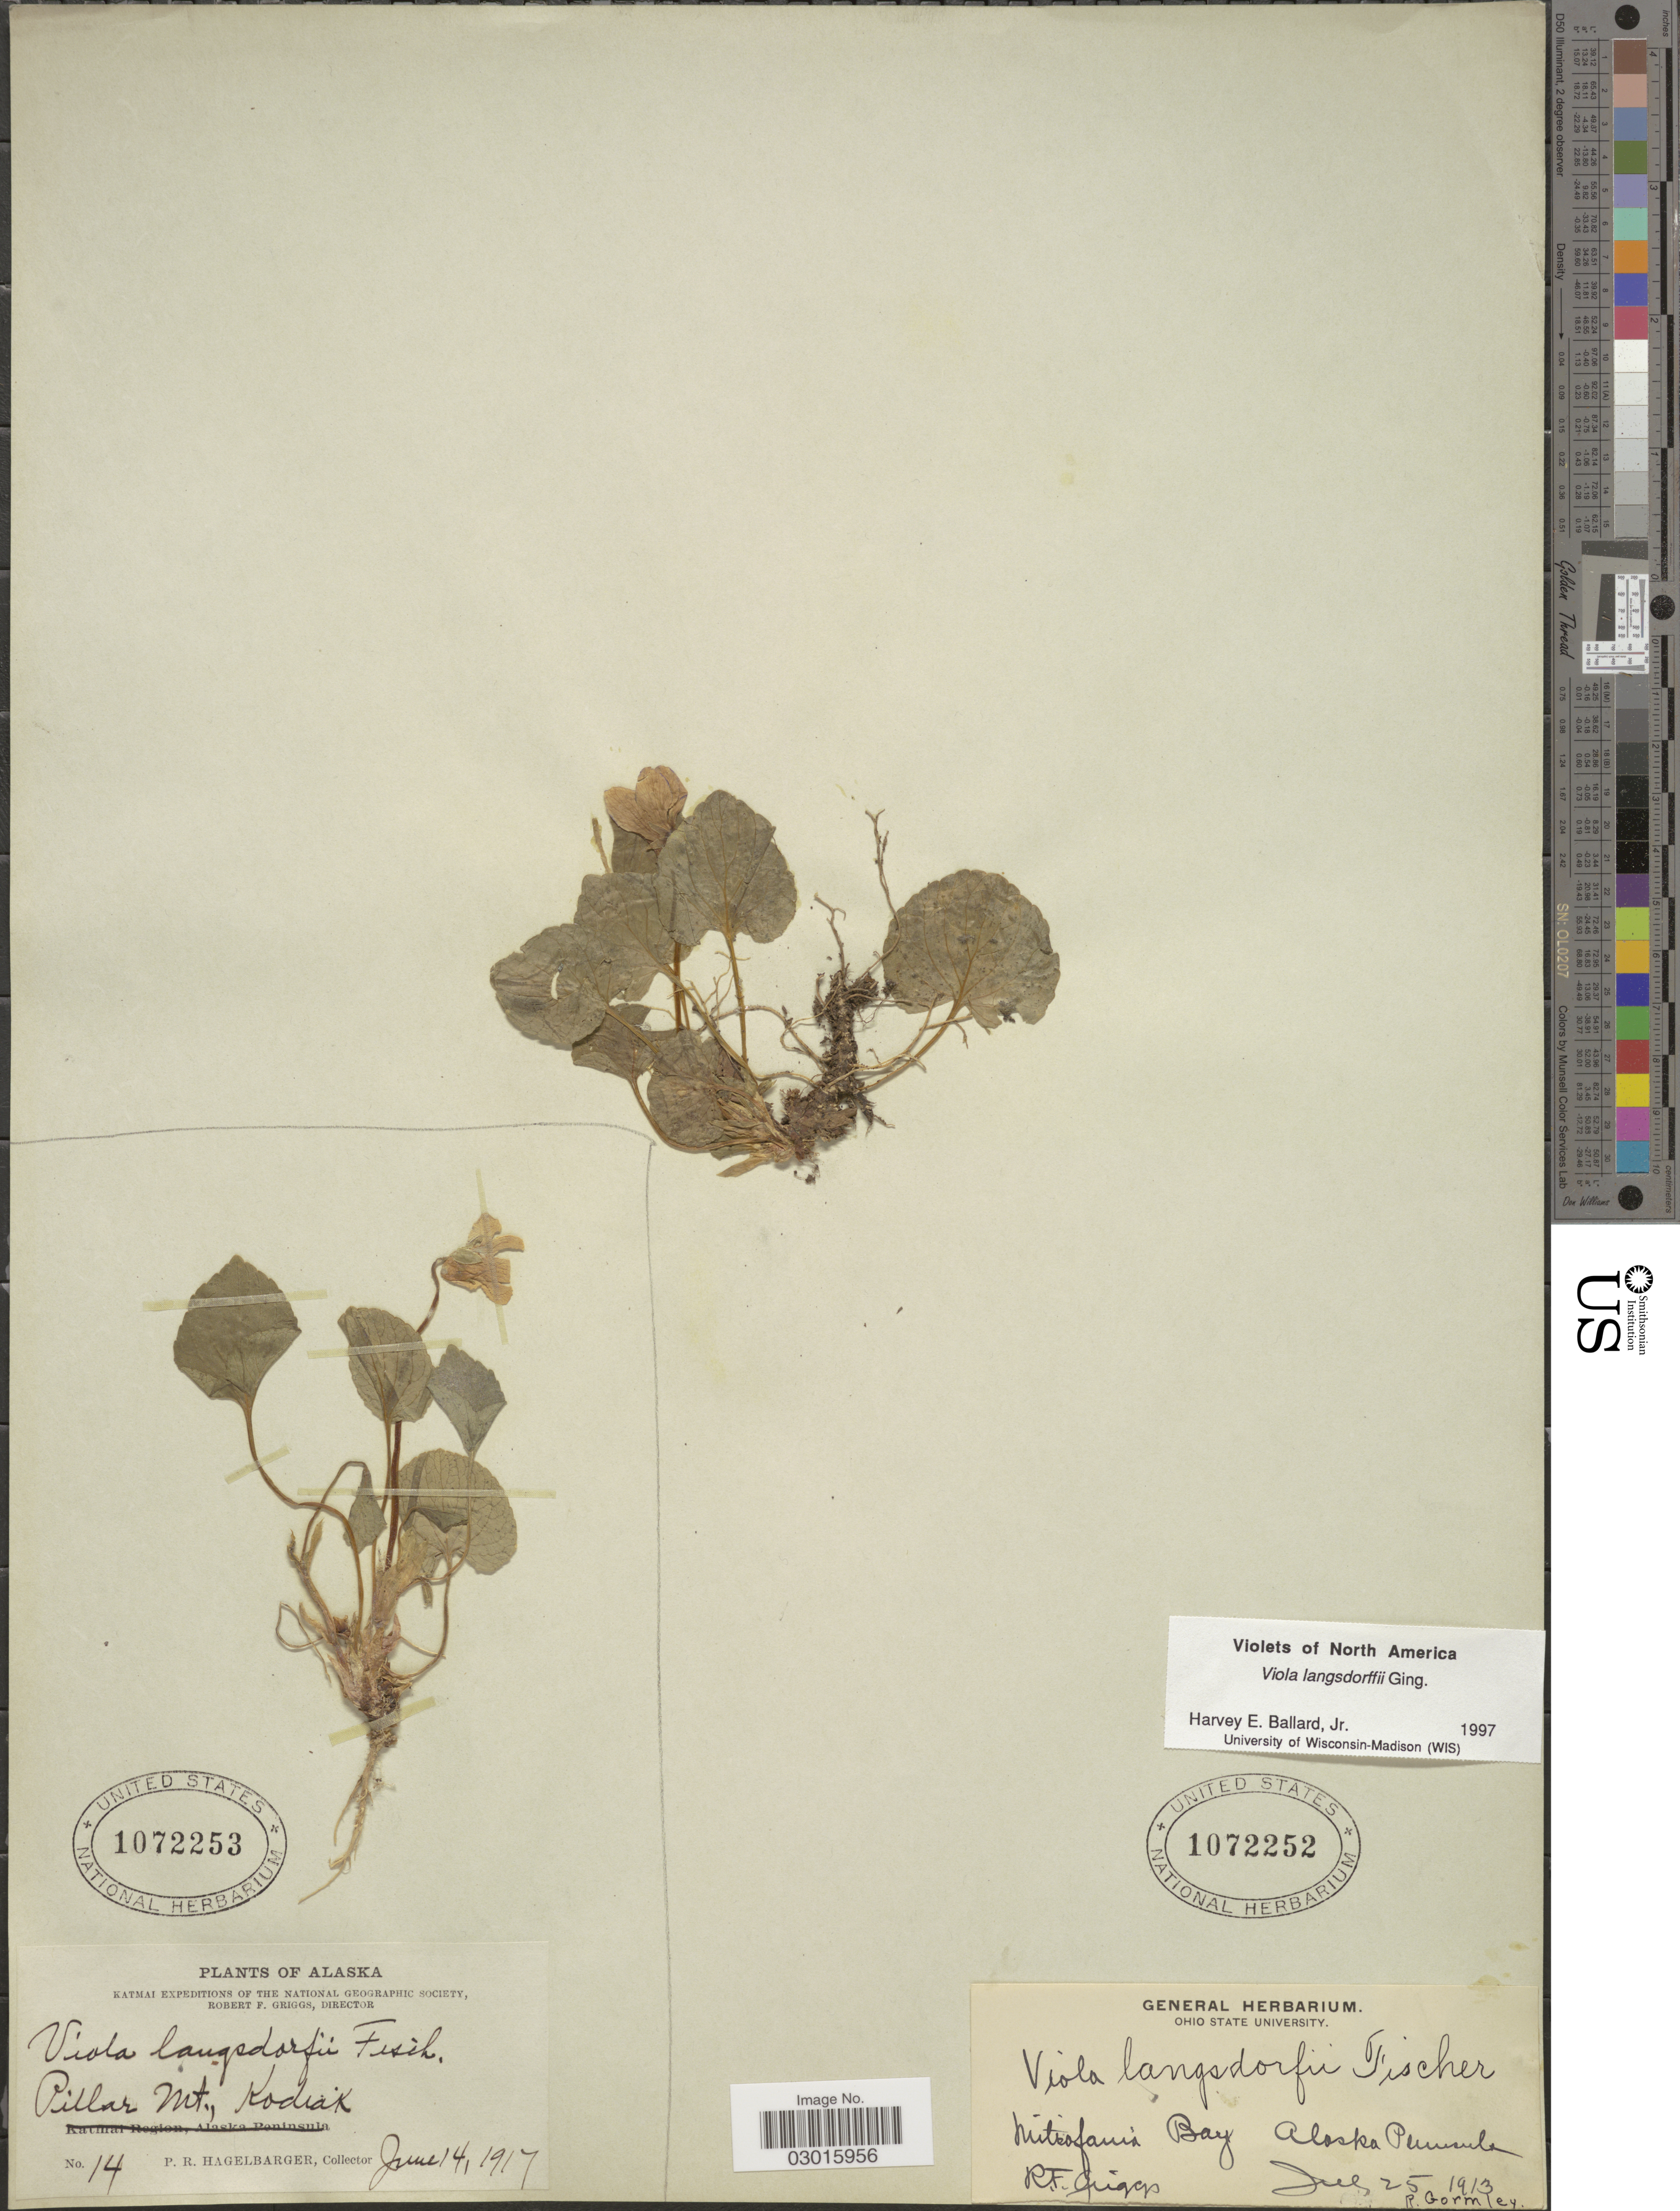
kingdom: Plantae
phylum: Tracheophyta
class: Magnoliopsida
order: Malpighiales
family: Violaceae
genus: Viola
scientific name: Viola langsdorffii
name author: Fisch. ex Ging.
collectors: R. F. Griggs & R. Gormley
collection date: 1913-07-25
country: United States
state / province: Alaska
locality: Mitsofania Bay, Alaska Penninsula.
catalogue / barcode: US 1072252